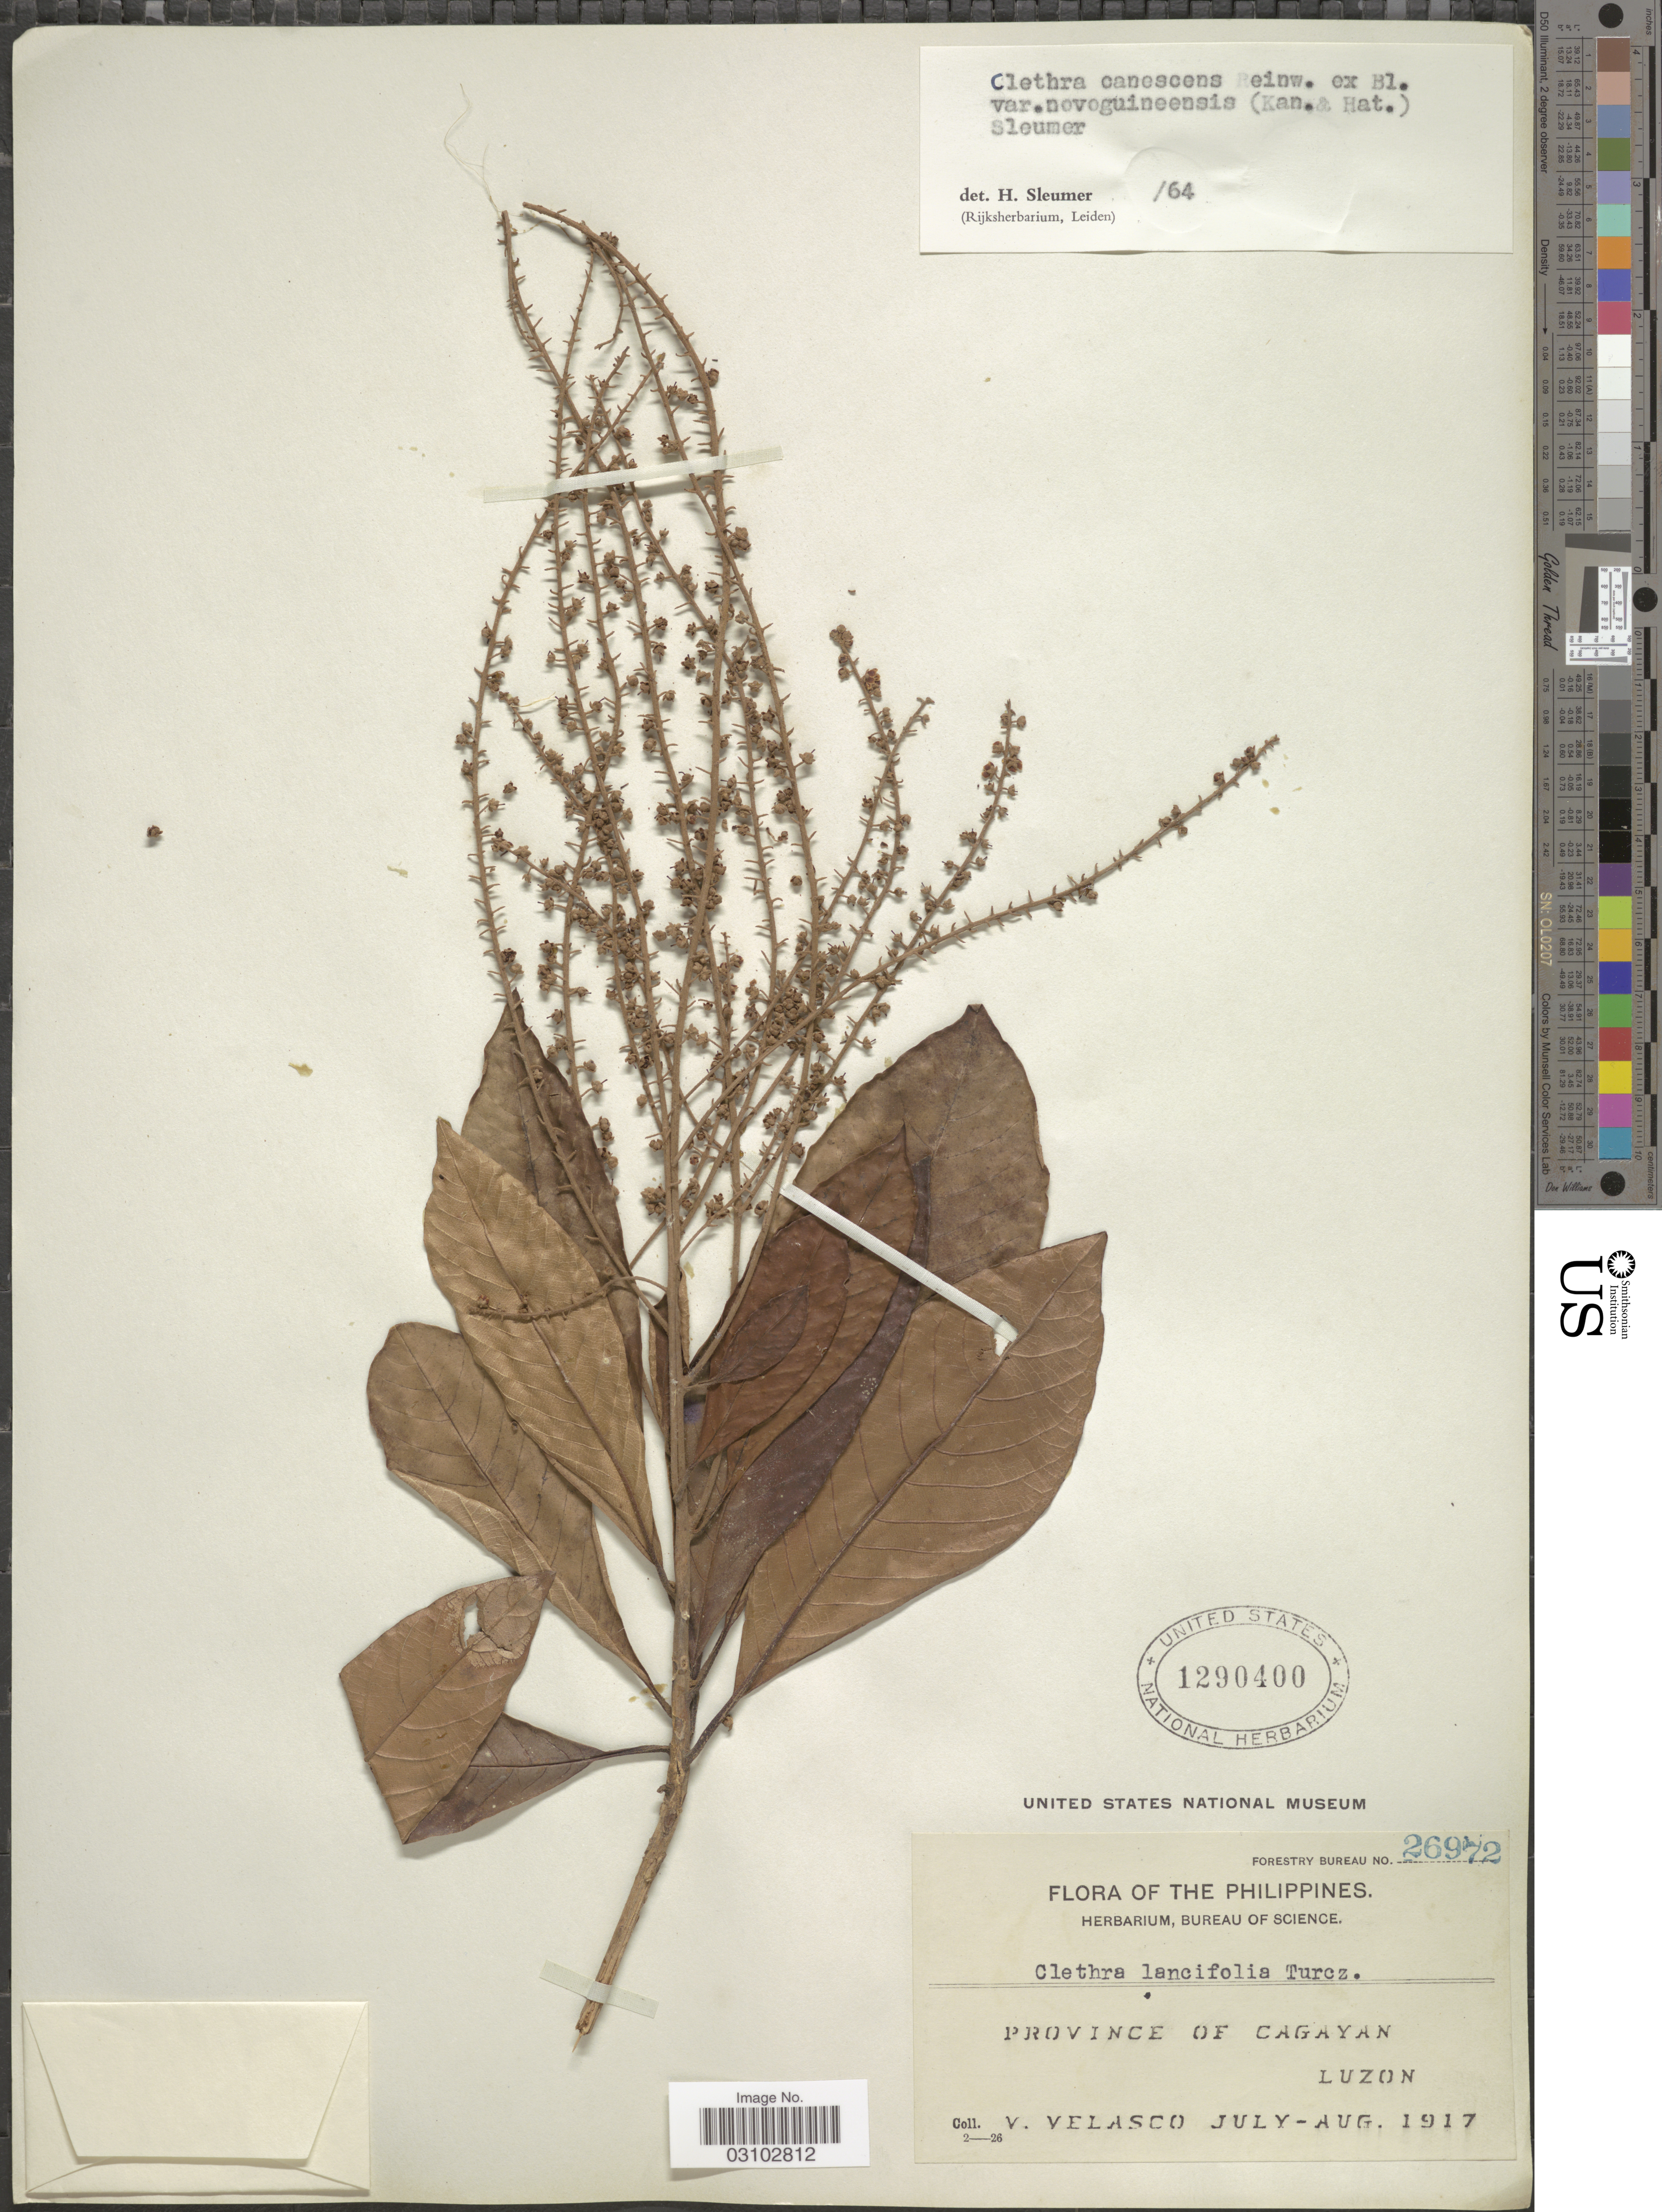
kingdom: Plantae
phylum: Tracheophyta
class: Magnoliopsida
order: Ericales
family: Clethraceae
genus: Clethra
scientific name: Clethra canescens var. novoguineensis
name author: (Kaneh. & Hatus.) Sleumer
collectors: V. Velasco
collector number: Forestry Bureau 26972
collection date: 1917-07/1917-08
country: Philippines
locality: Province of Cagayan, Luzon.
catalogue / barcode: US 1290400